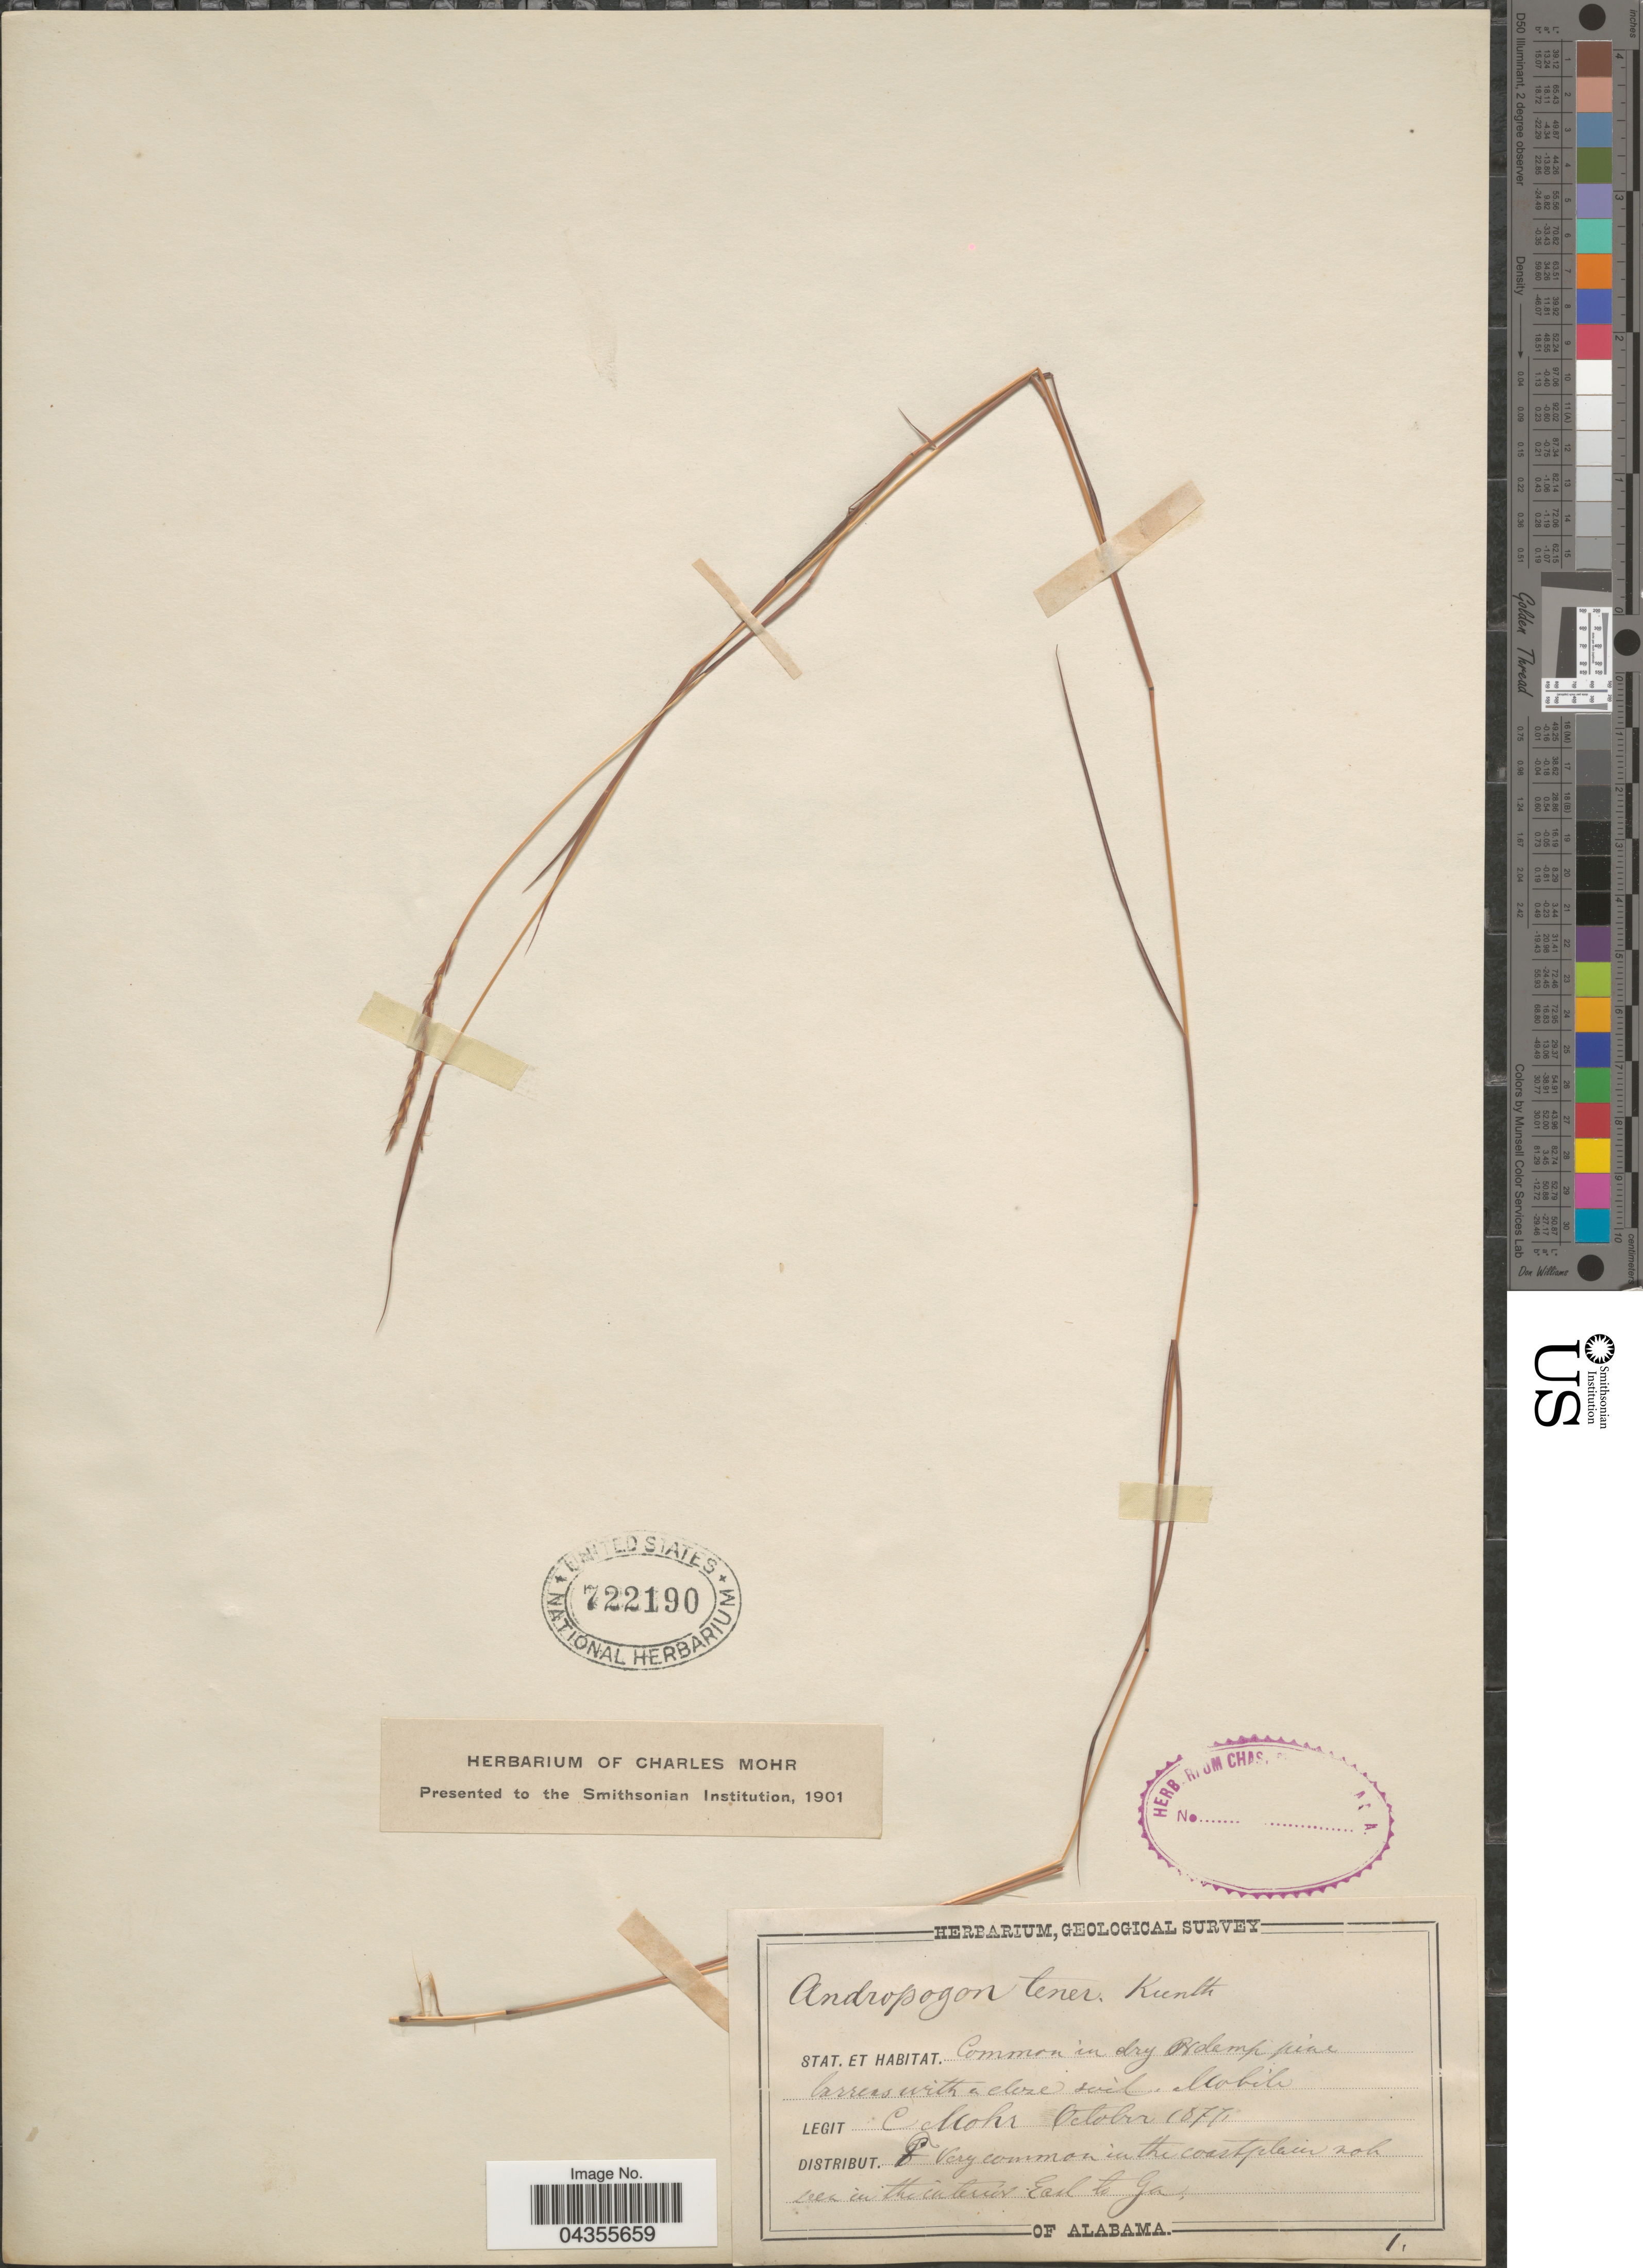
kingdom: Plantae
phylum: Tracheophyta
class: Liliopsida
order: Poales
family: Poaceae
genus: Schizachyrium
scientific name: Schizachyrium tenerum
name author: Nees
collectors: Mohr, C. T. (herbarium)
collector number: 1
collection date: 1877-10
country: United States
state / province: Alabama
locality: Geological Survey of Alabama. Common in dry or damp pine barrens. Mobile. Very common in the coast plain not seen in the interior East to Ga.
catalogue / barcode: US 722190